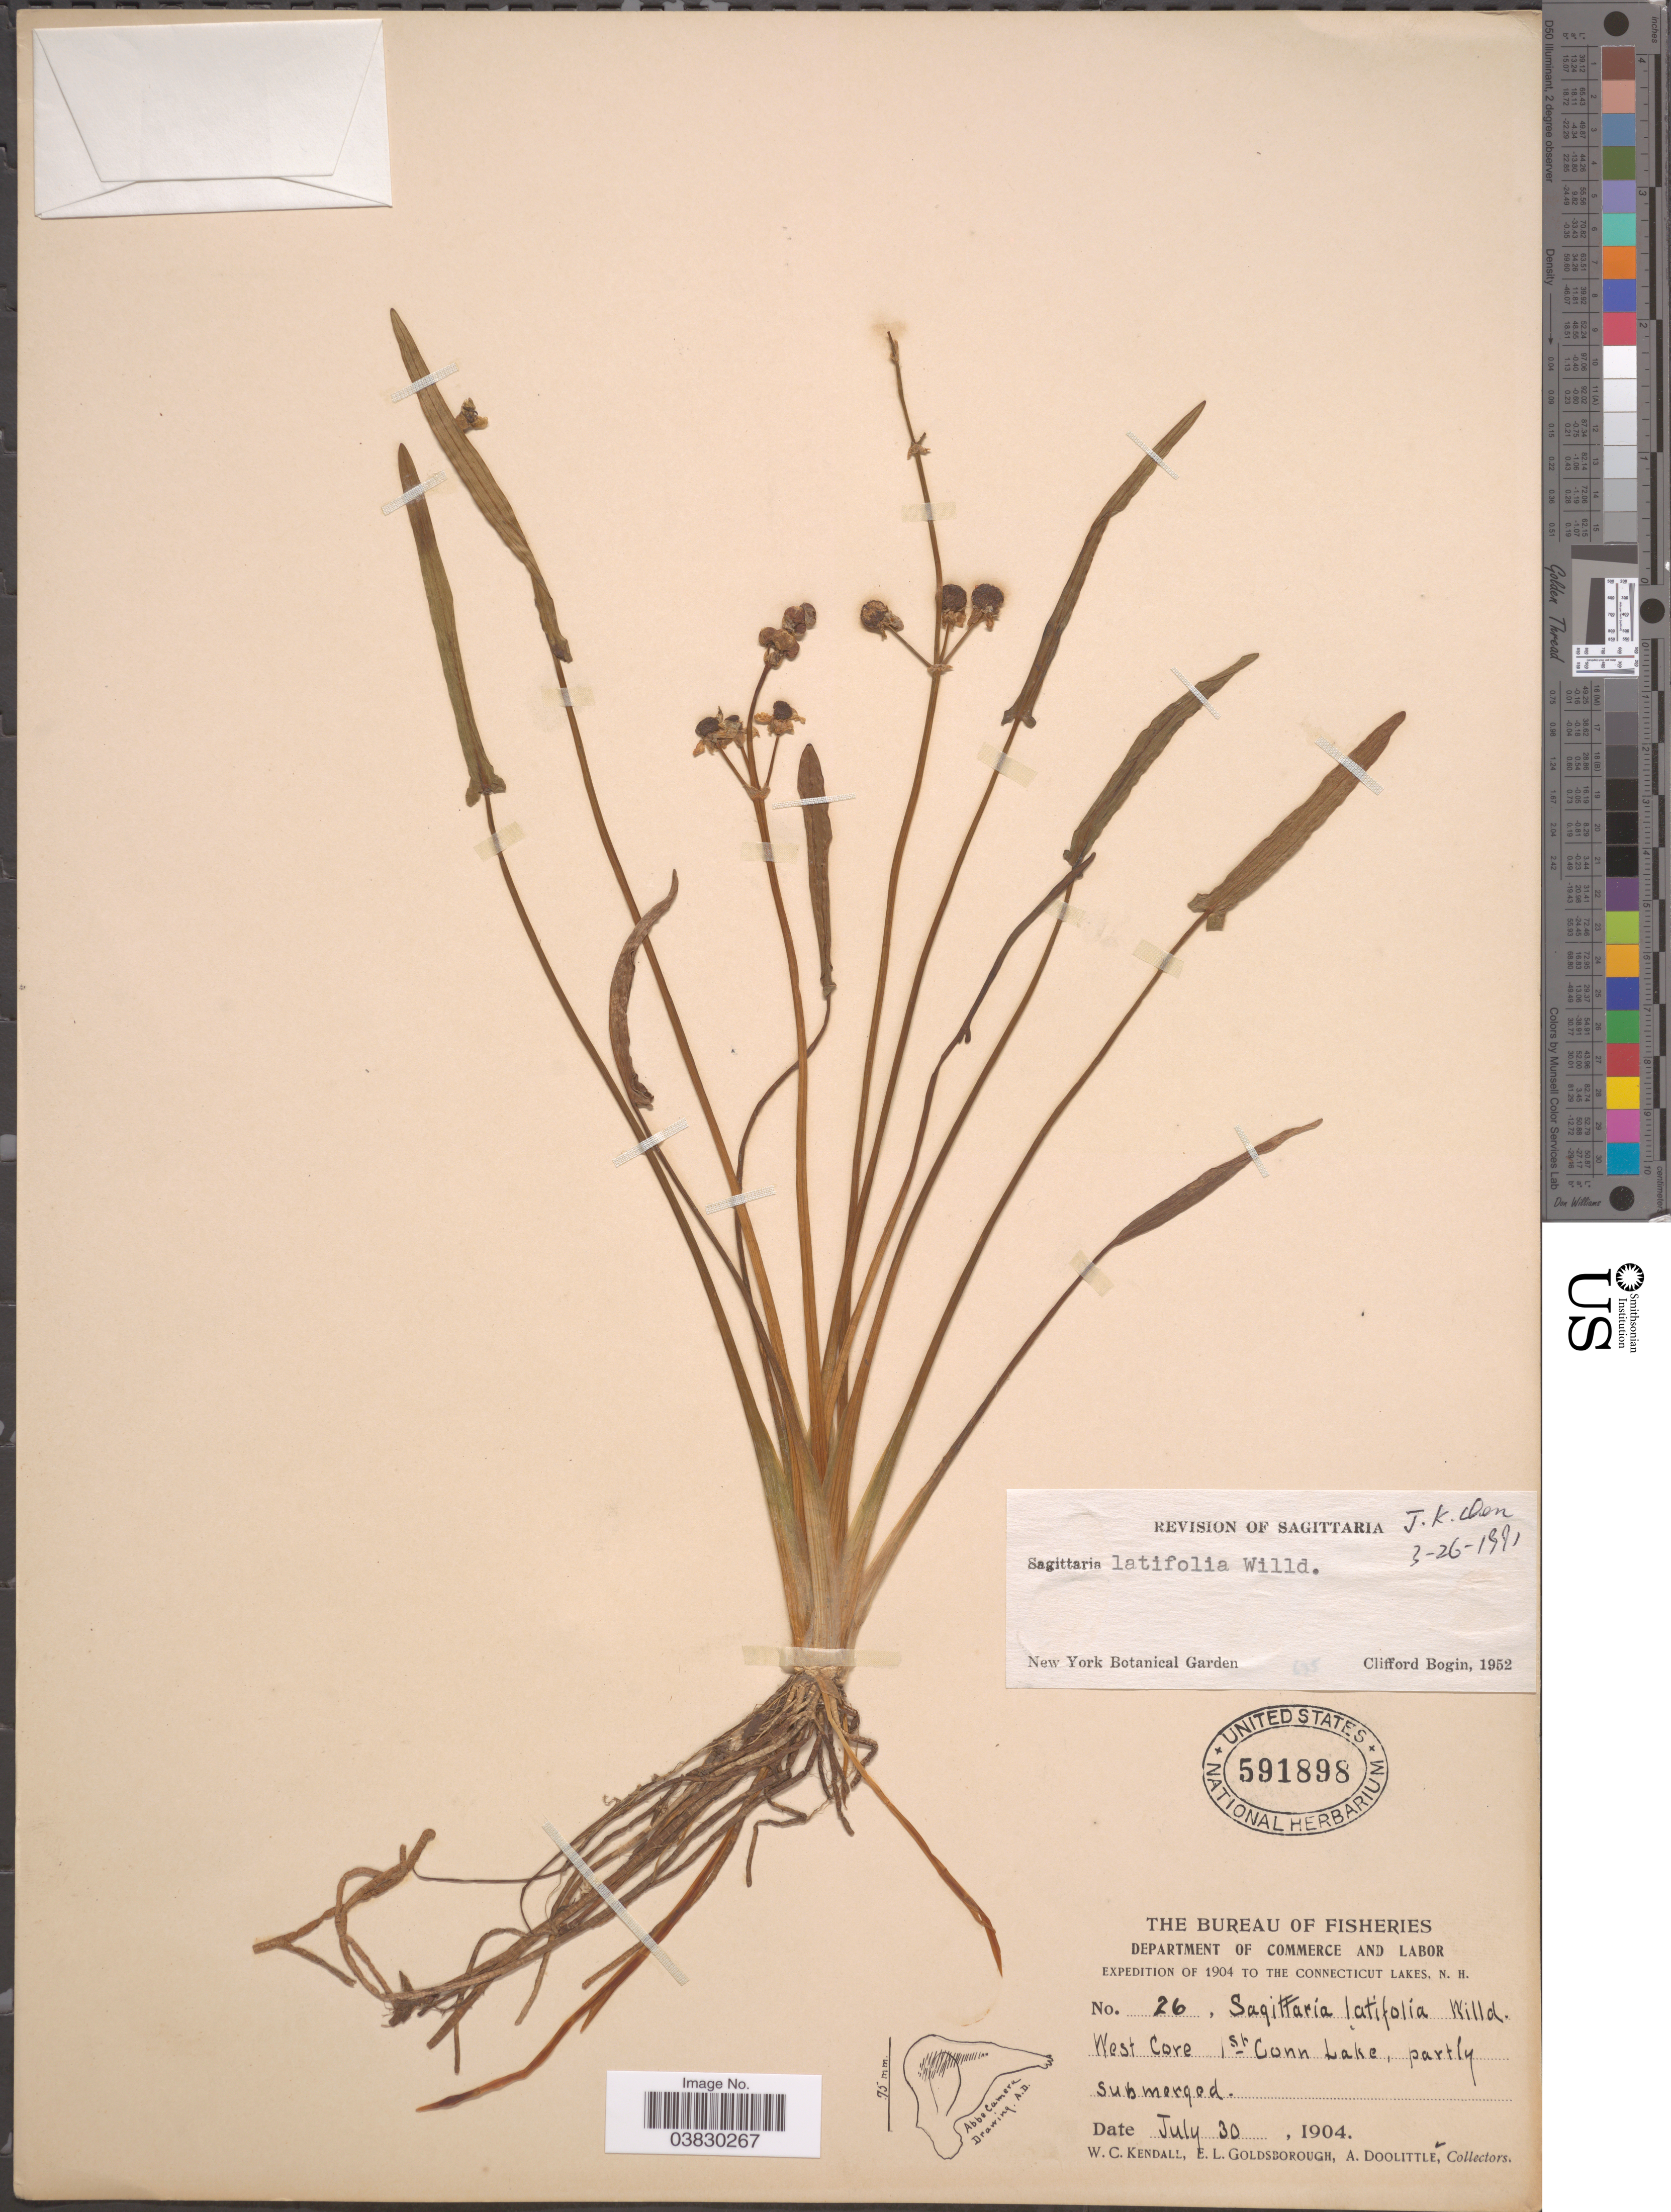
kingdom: Plantae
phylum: Tracheophyta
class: Liliopsida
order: Alismatales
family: Alismataceae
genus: Sagittaria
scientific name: Sagittaria latifolia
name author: Willd.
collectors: W. Kendall, E. Goldsborough & A. Doolittle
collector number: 26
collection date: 1904-07-30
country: United States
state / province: New Hampshire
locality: The Connecticut Lakes. West Core. 1st Conn. Lake.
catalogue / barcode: US 591898